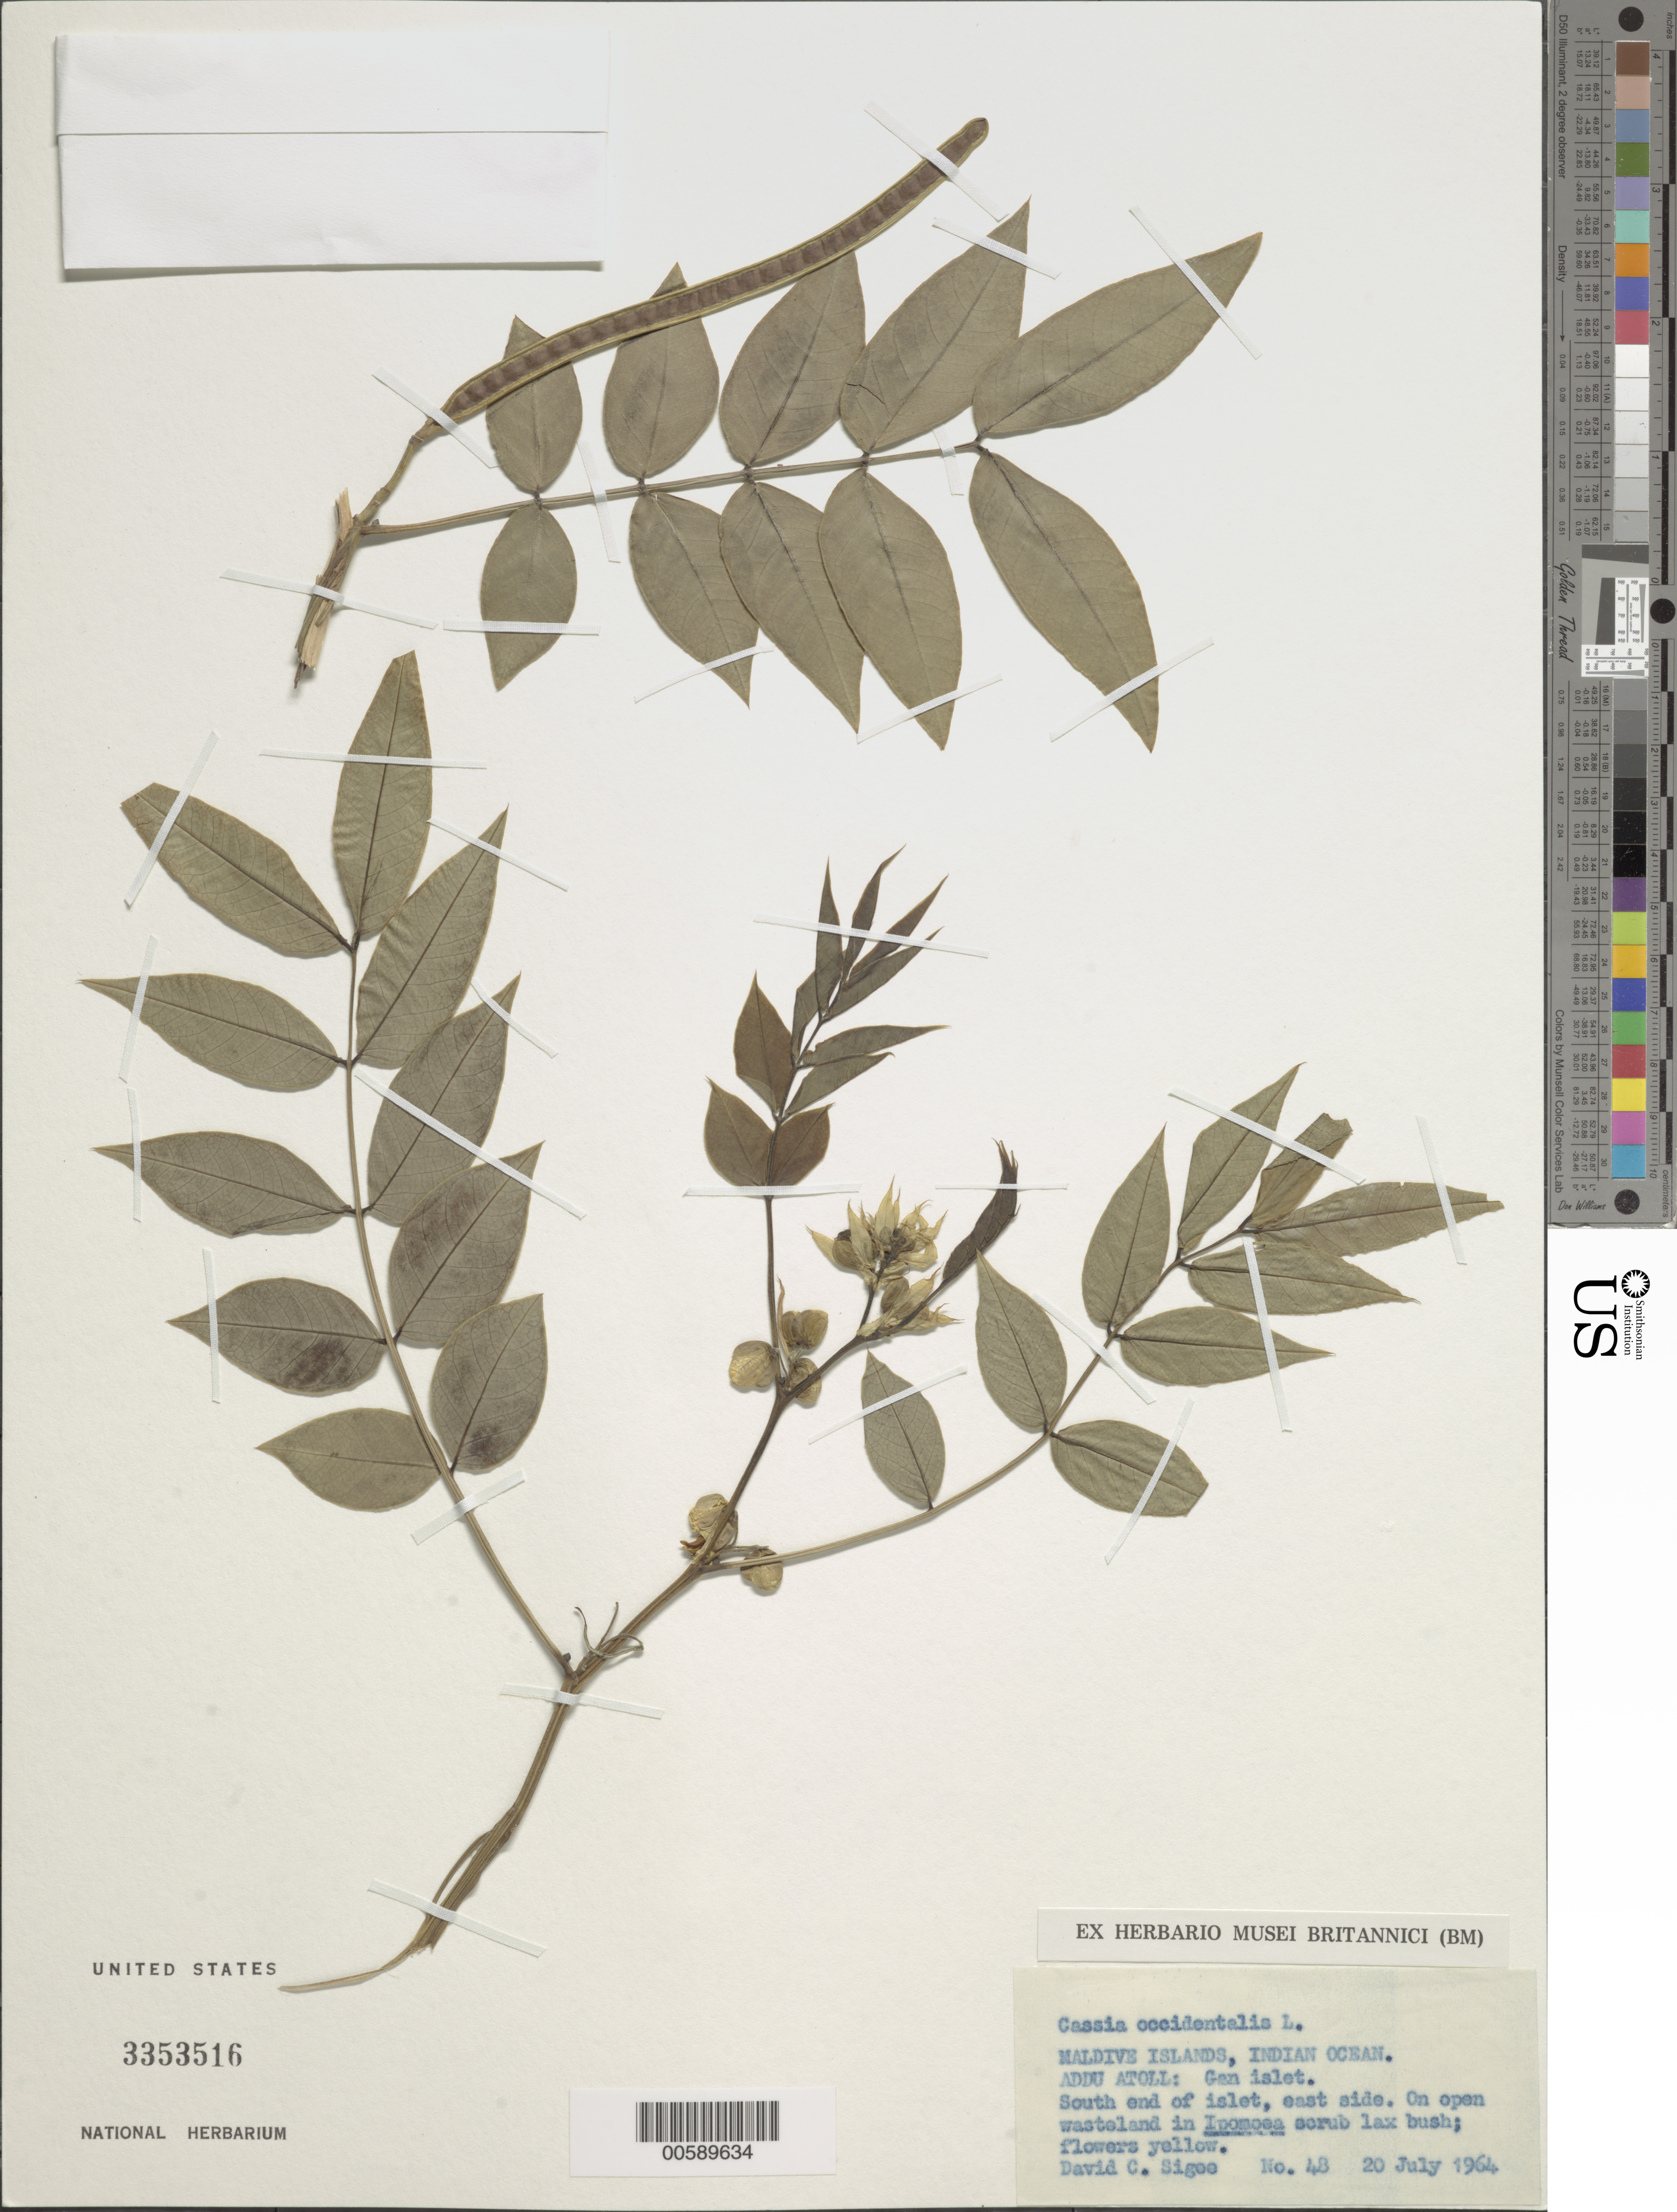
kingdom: Plantae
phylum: Tracheophyta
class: Magnoliopsida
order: Fabales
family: Fabaceae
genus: Senna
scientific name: Senna occidentalis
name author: (L.) Link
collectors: D. C. Sigee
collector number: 48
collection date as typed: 20 Jul 1964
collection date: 1964-07-20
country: Maldive Islands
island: Addu Atoll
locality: Seenu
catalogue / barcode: US 3353516